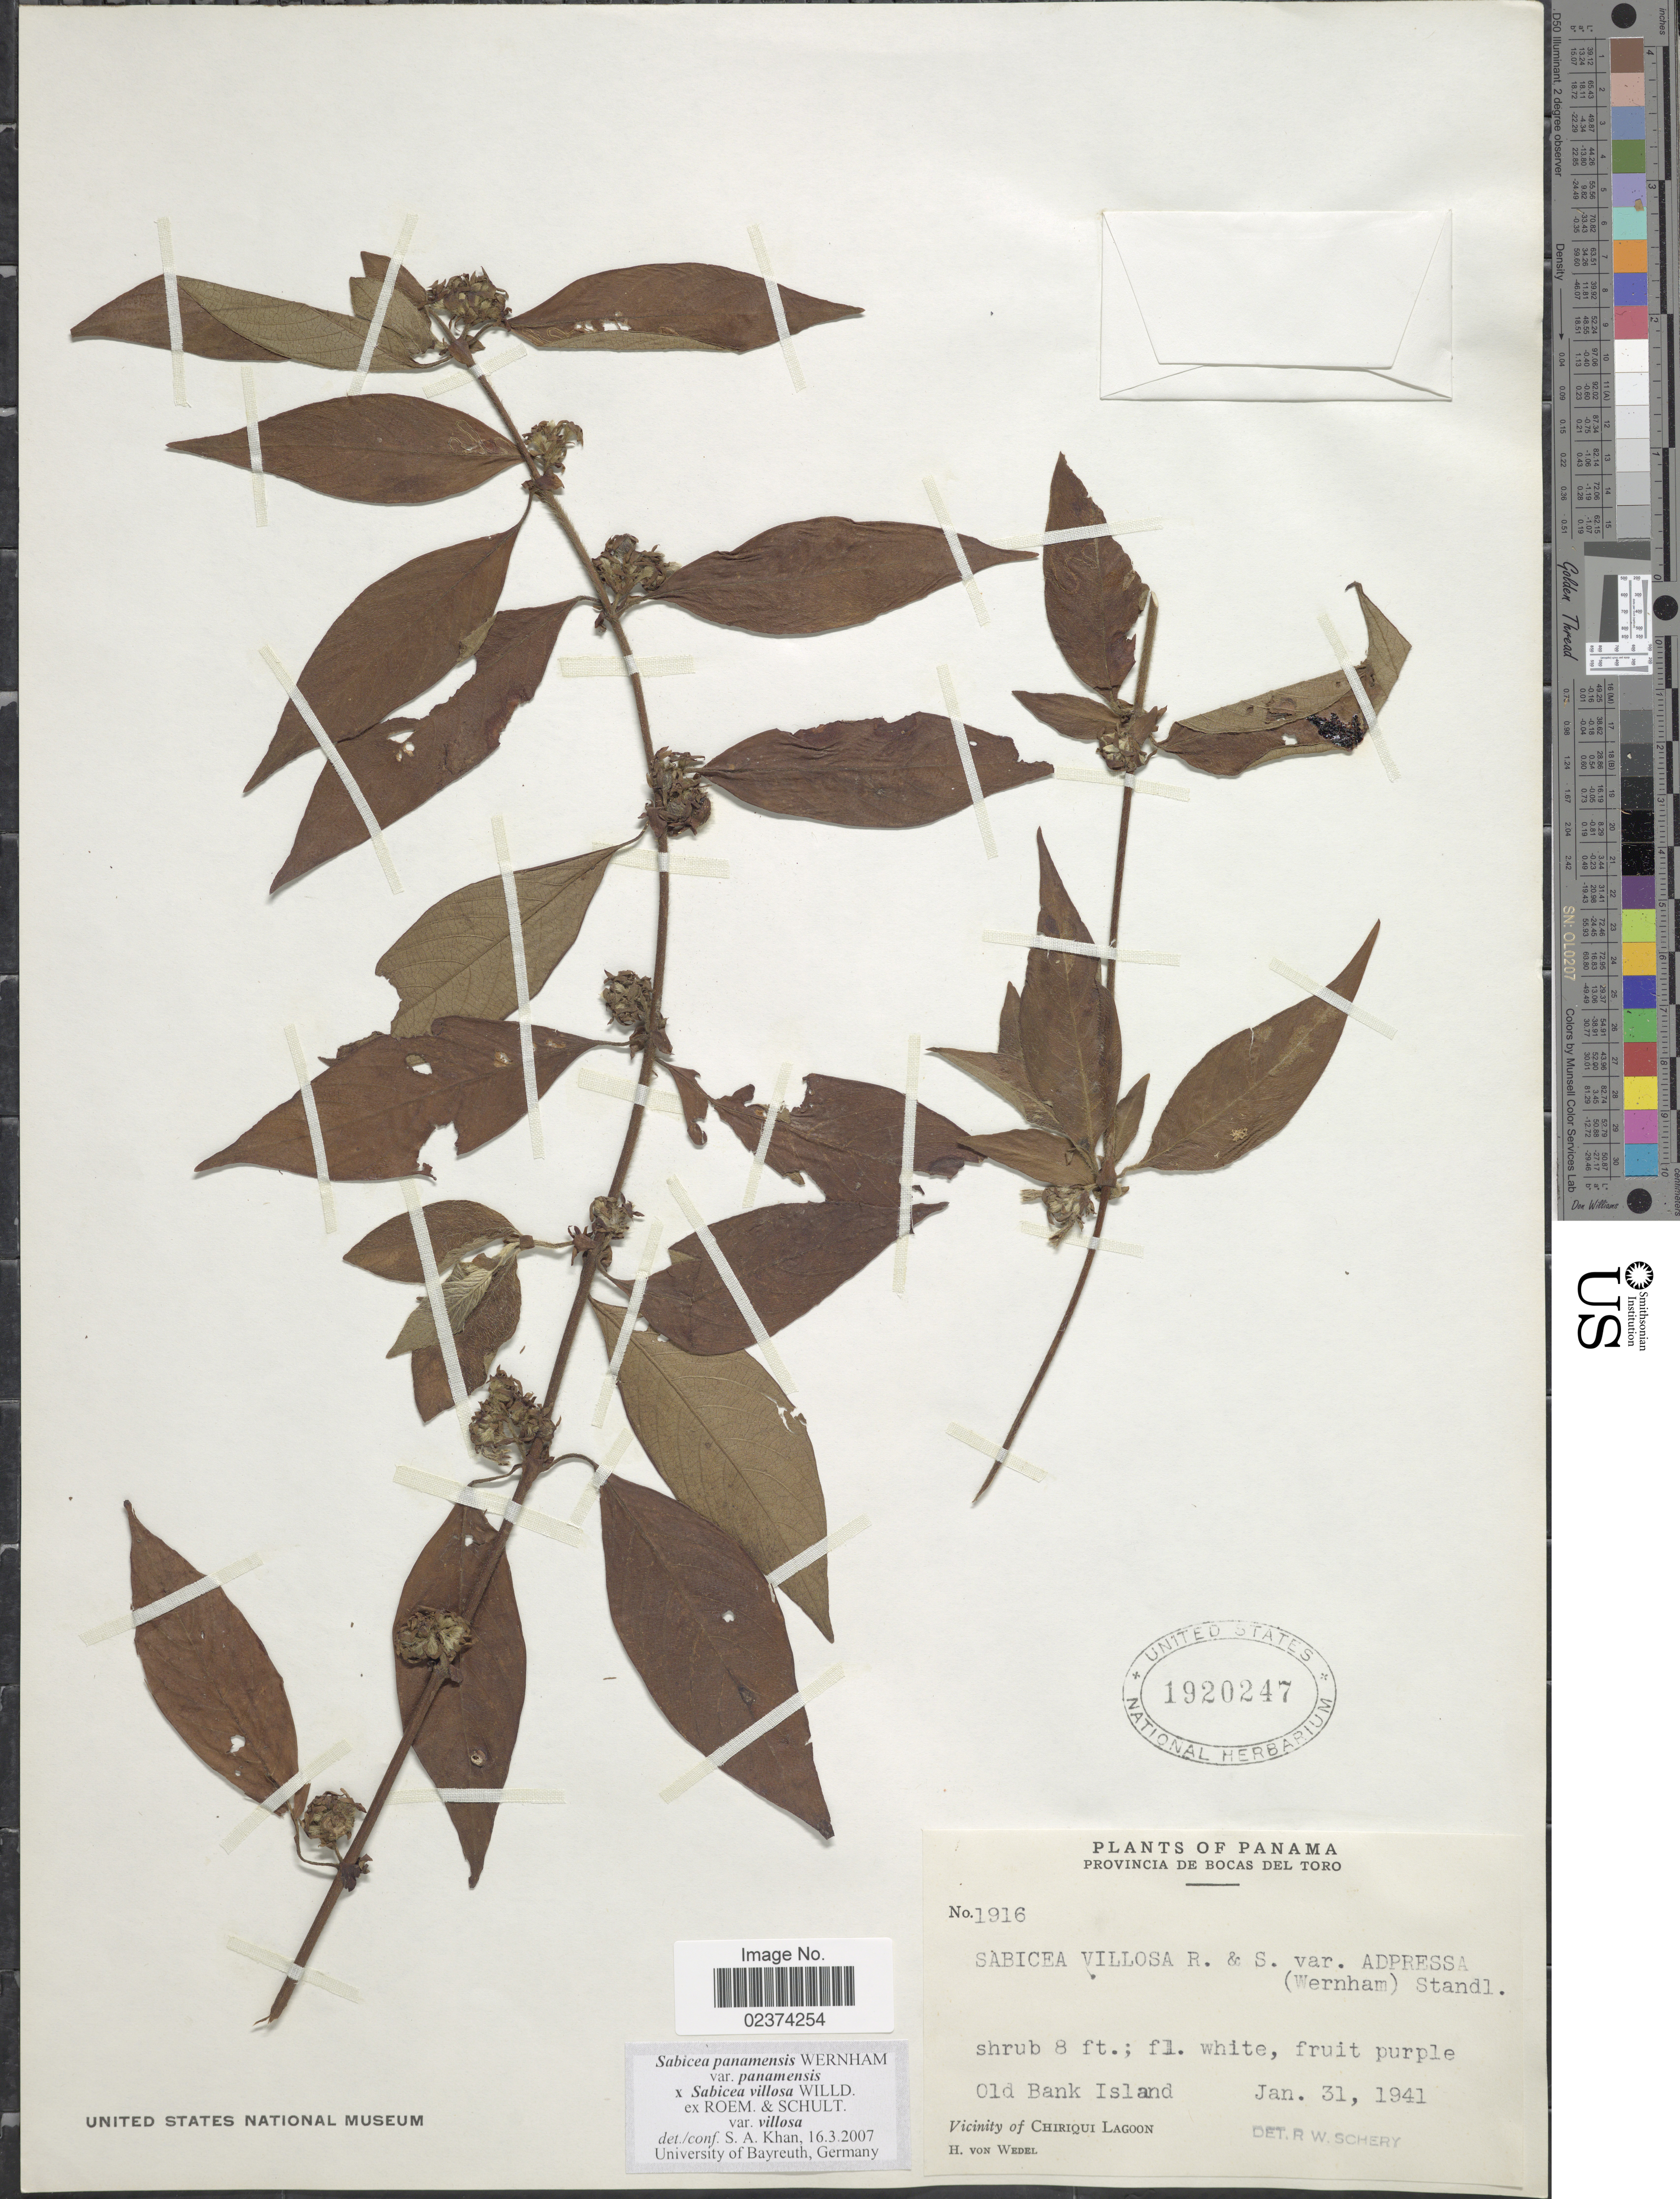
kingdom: Plantae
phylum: Tracheophyta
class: Magnoliopsida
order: Gentianales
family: Rubiaceae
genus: Sabicea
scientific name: Sabicea villosa x S. panamensis Wernham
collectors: H. von Wedel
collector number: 1916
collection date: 1941-01-31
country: Panama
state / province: Bocas del Toro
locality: Provincia de Bocas del Toro. Old Bank Island. Vicinity of Chiriqui Lagoon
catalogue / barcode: US 1920247